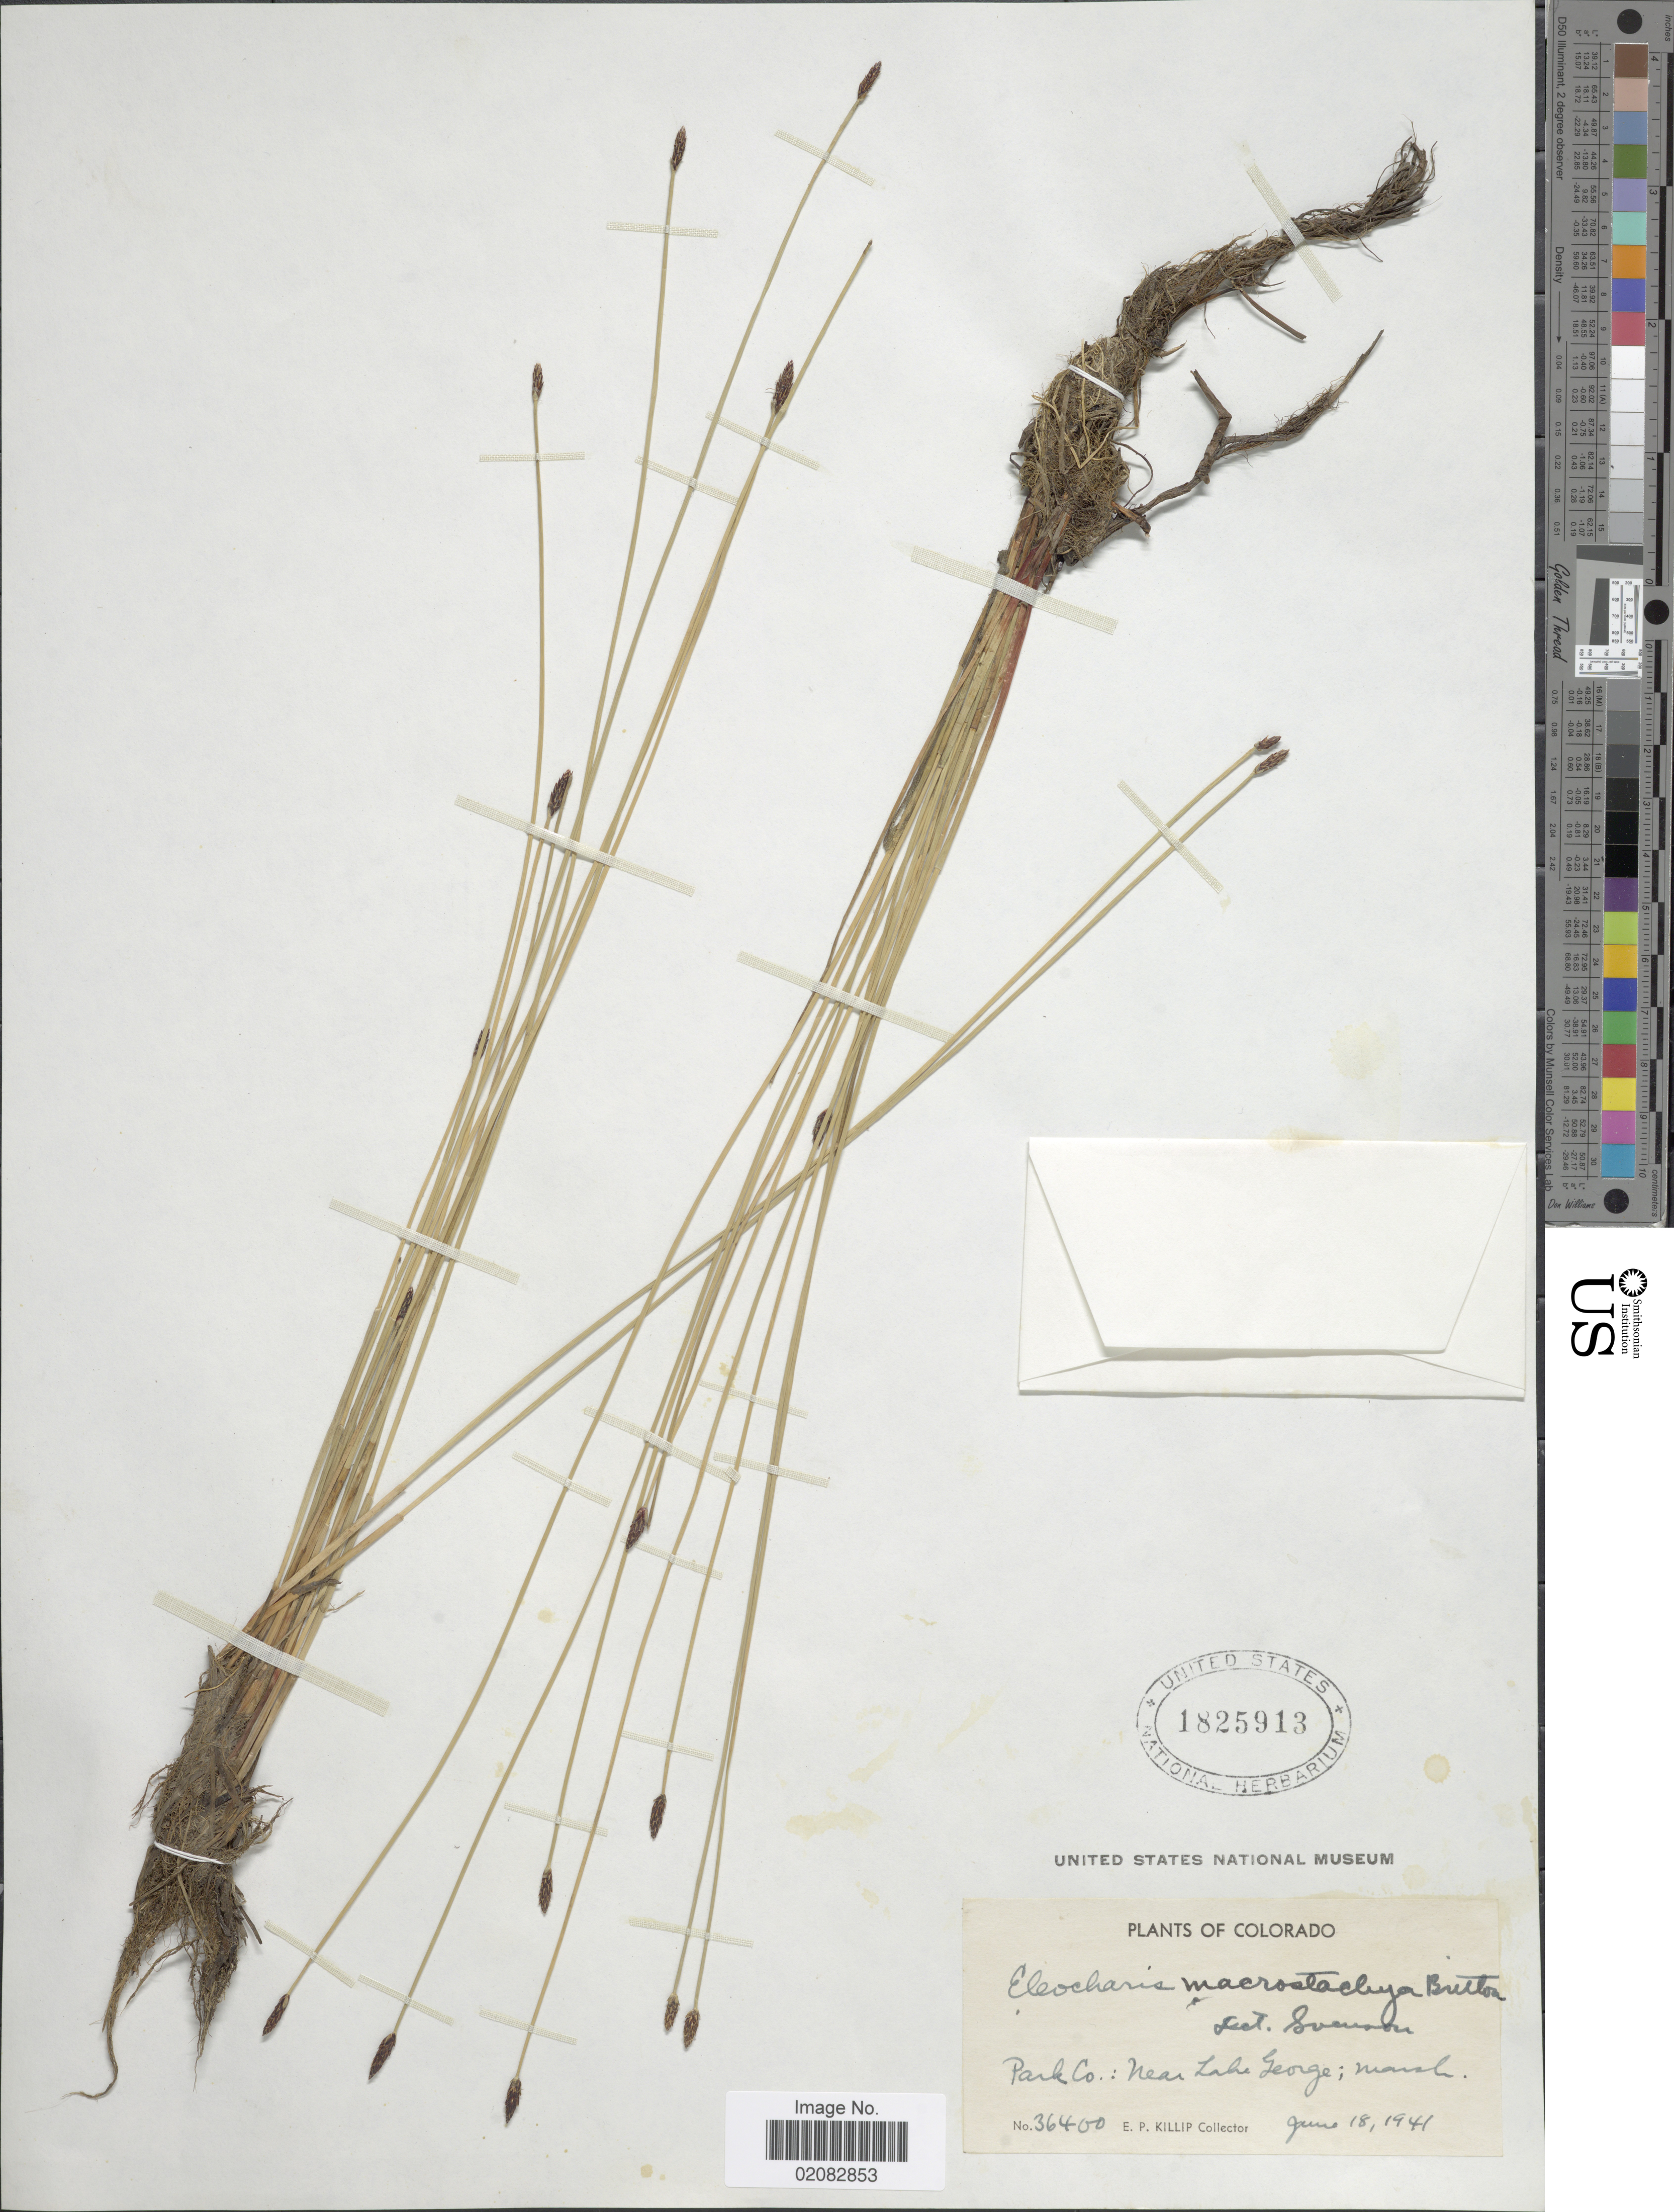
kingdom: Plantae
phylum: Tracheophyta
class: Liliopsida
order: Poales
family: Cyperaceae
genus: Eleocharis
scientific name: Eleocharis macrostachya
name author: Britton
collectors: E. P. Killip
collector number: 36400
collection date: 1941-06-18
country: United States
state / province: Colorado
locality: Park Co.: Near Lake George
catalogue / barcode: US 1825913